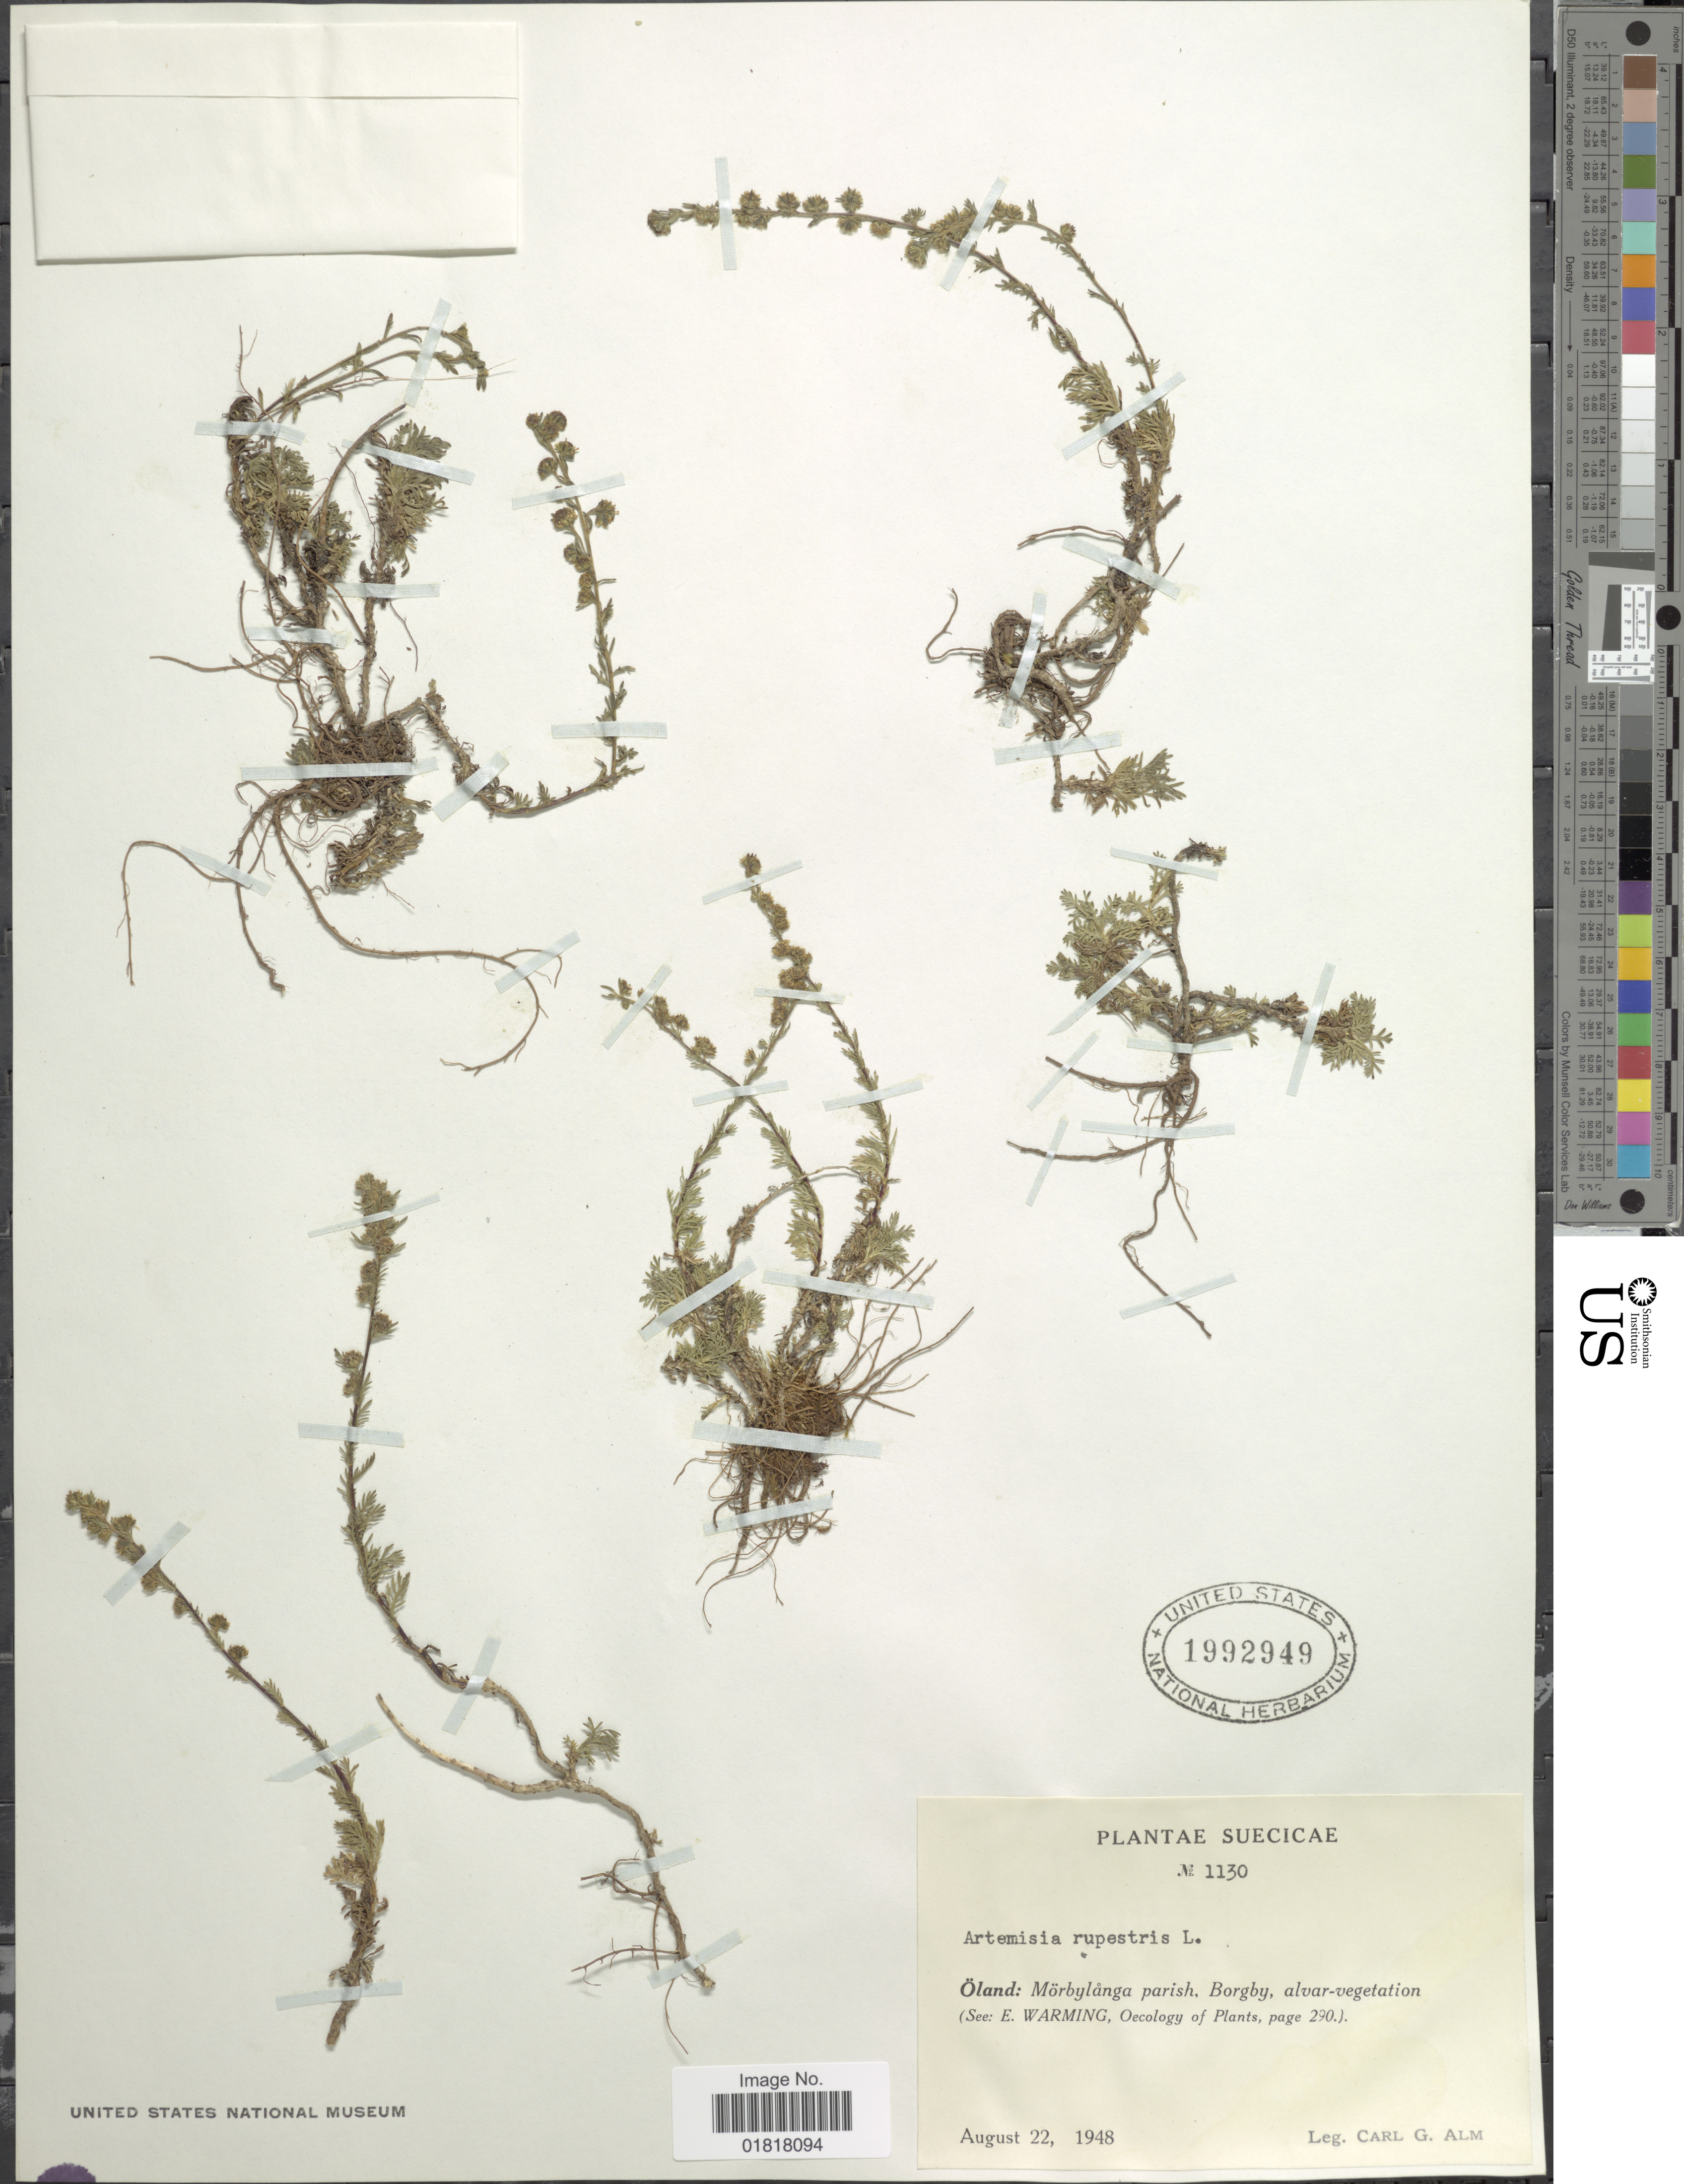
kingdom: Plantae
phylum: Tracheophyta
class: Magnoliopsida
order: Asterales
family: Asteraceae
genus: Artemisia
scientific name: Artemisia rupestris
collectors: C. G. Alm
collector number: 1130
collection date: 1948-08-22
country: Sweden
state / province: Kalmar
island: Oland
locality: Öland: Mörbylånga parish, Borgby, alvar-vegetation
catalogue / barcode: US 1992949